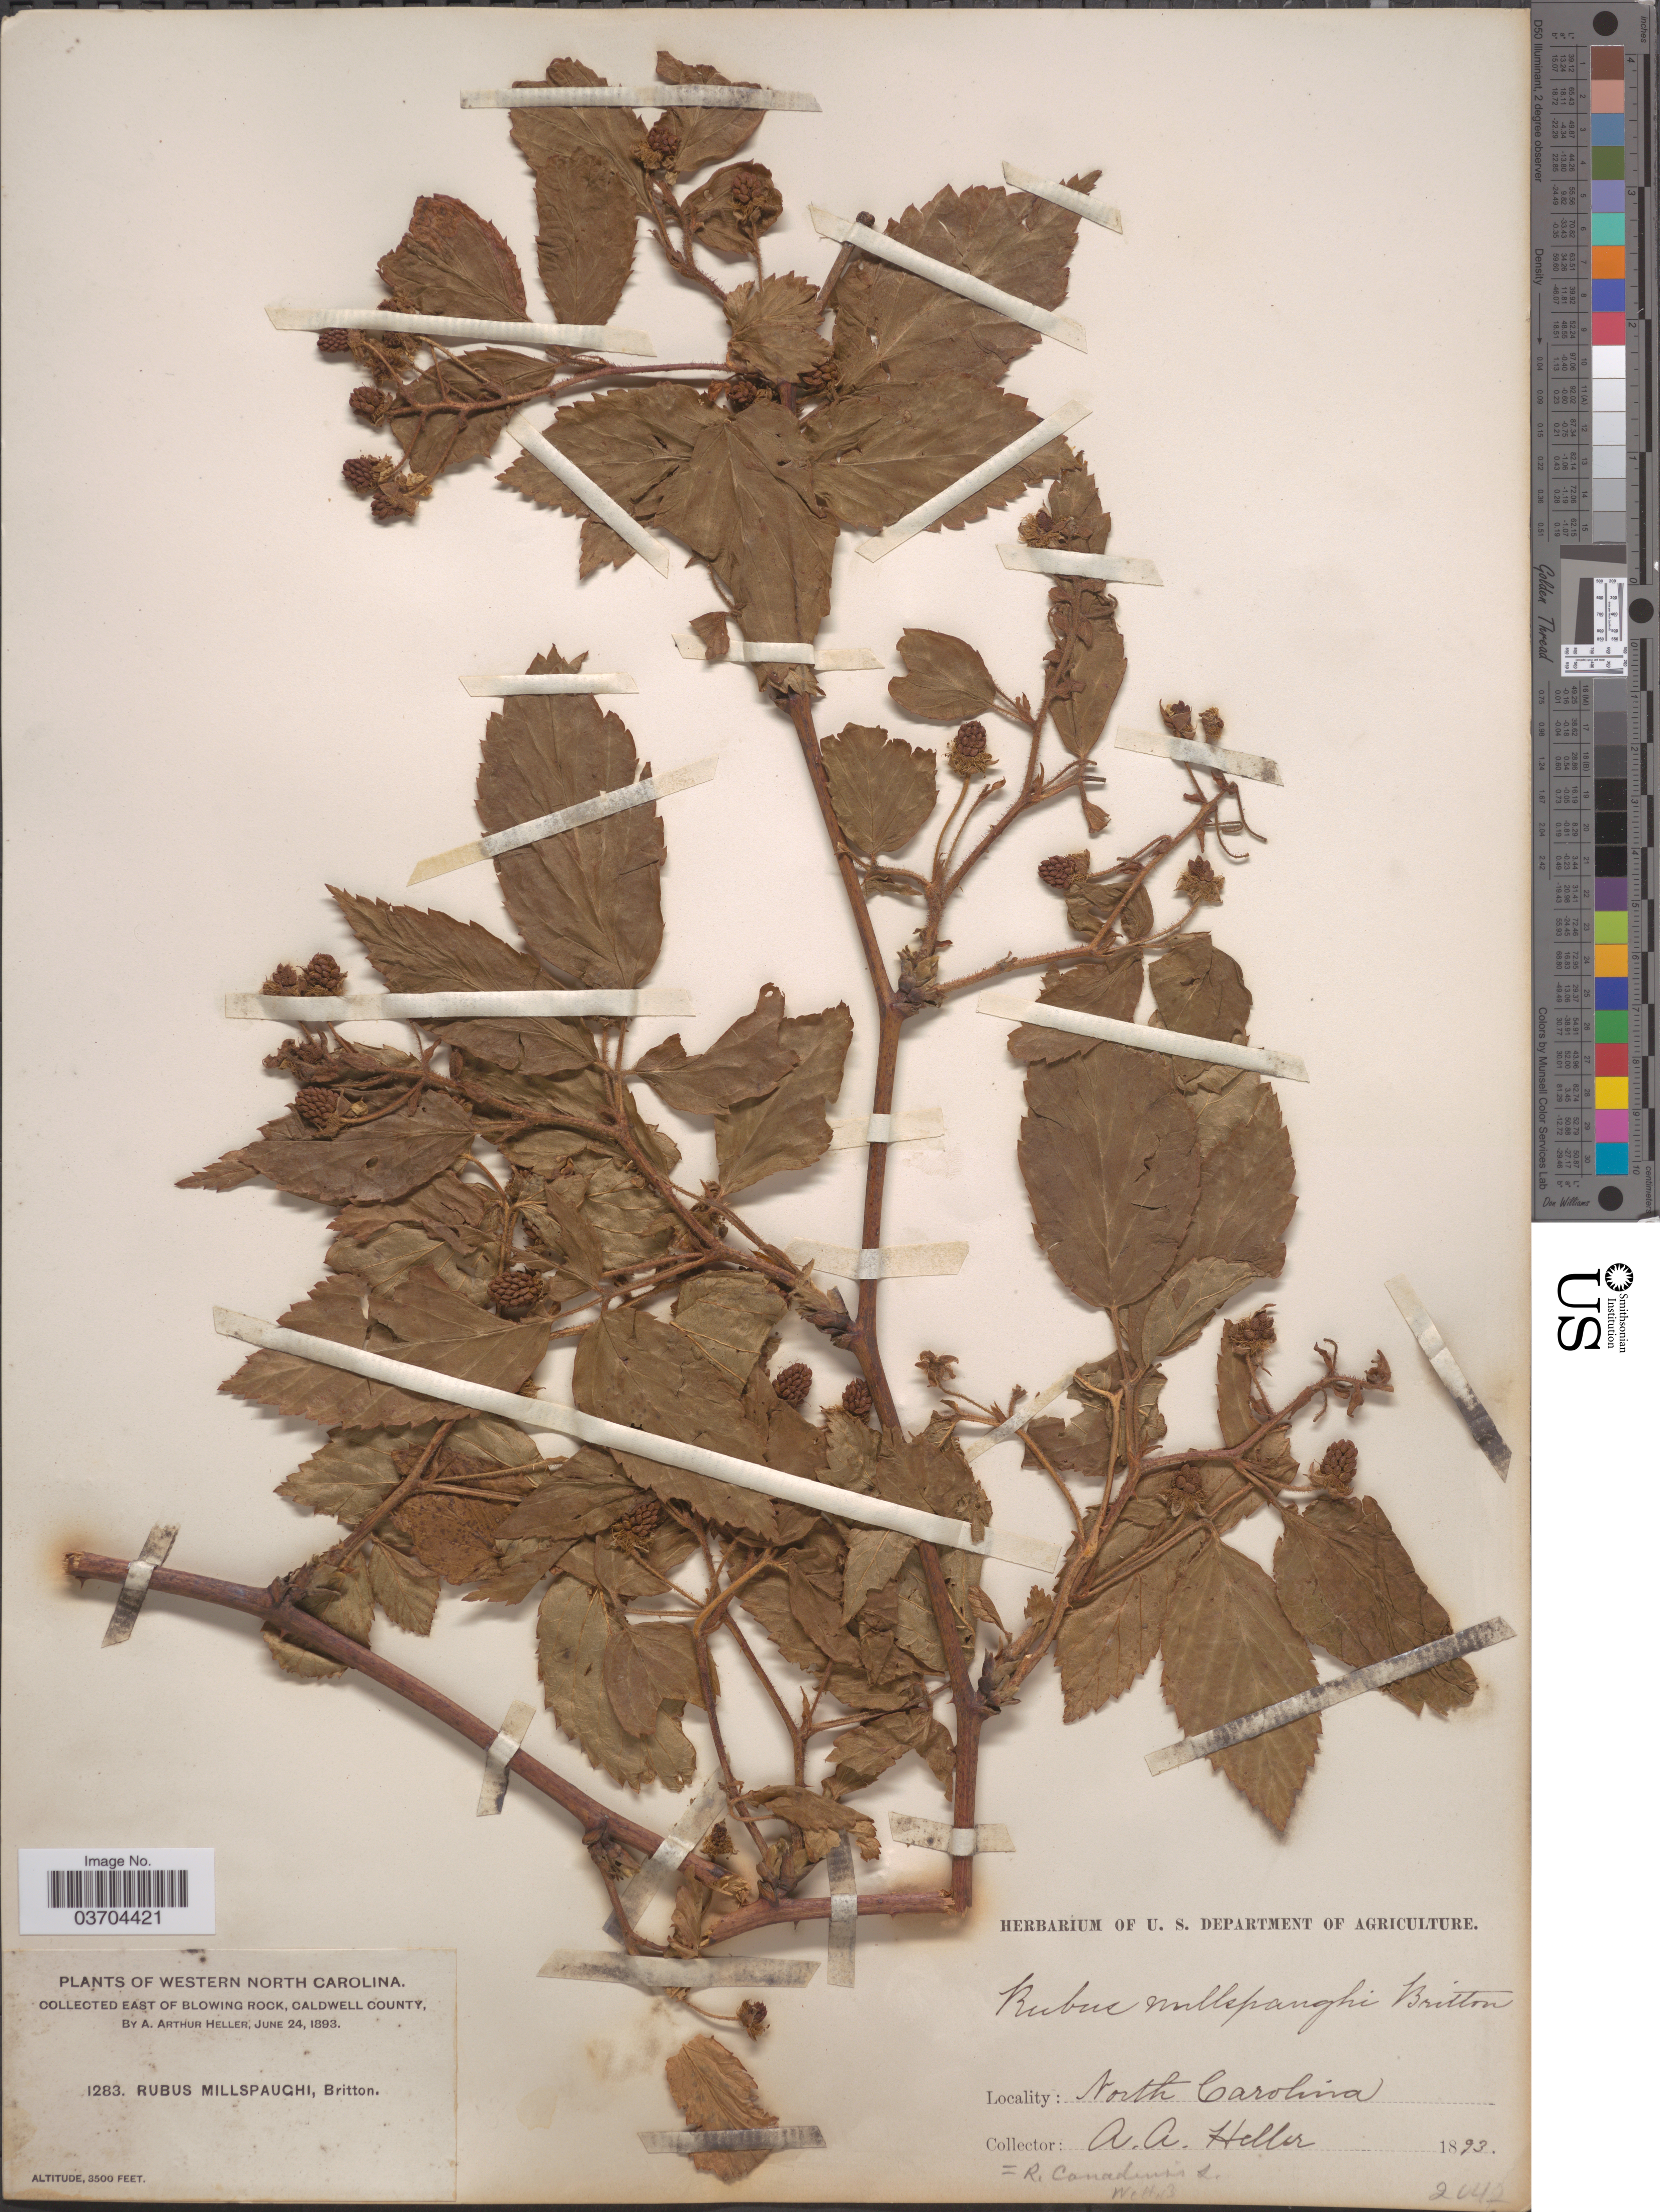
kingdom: Plantae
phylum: Tracheophyta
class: Magnoliopsida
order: Rosales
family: Rosaceae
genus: Rubus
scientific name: Rubus canadensis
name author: L.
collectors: A. A. Heller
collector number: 1283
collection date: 1893-06-24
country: United States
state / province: North Carolina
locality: Western North Carolina. East of Blowing Rock, Caldwell County.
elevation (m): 1067